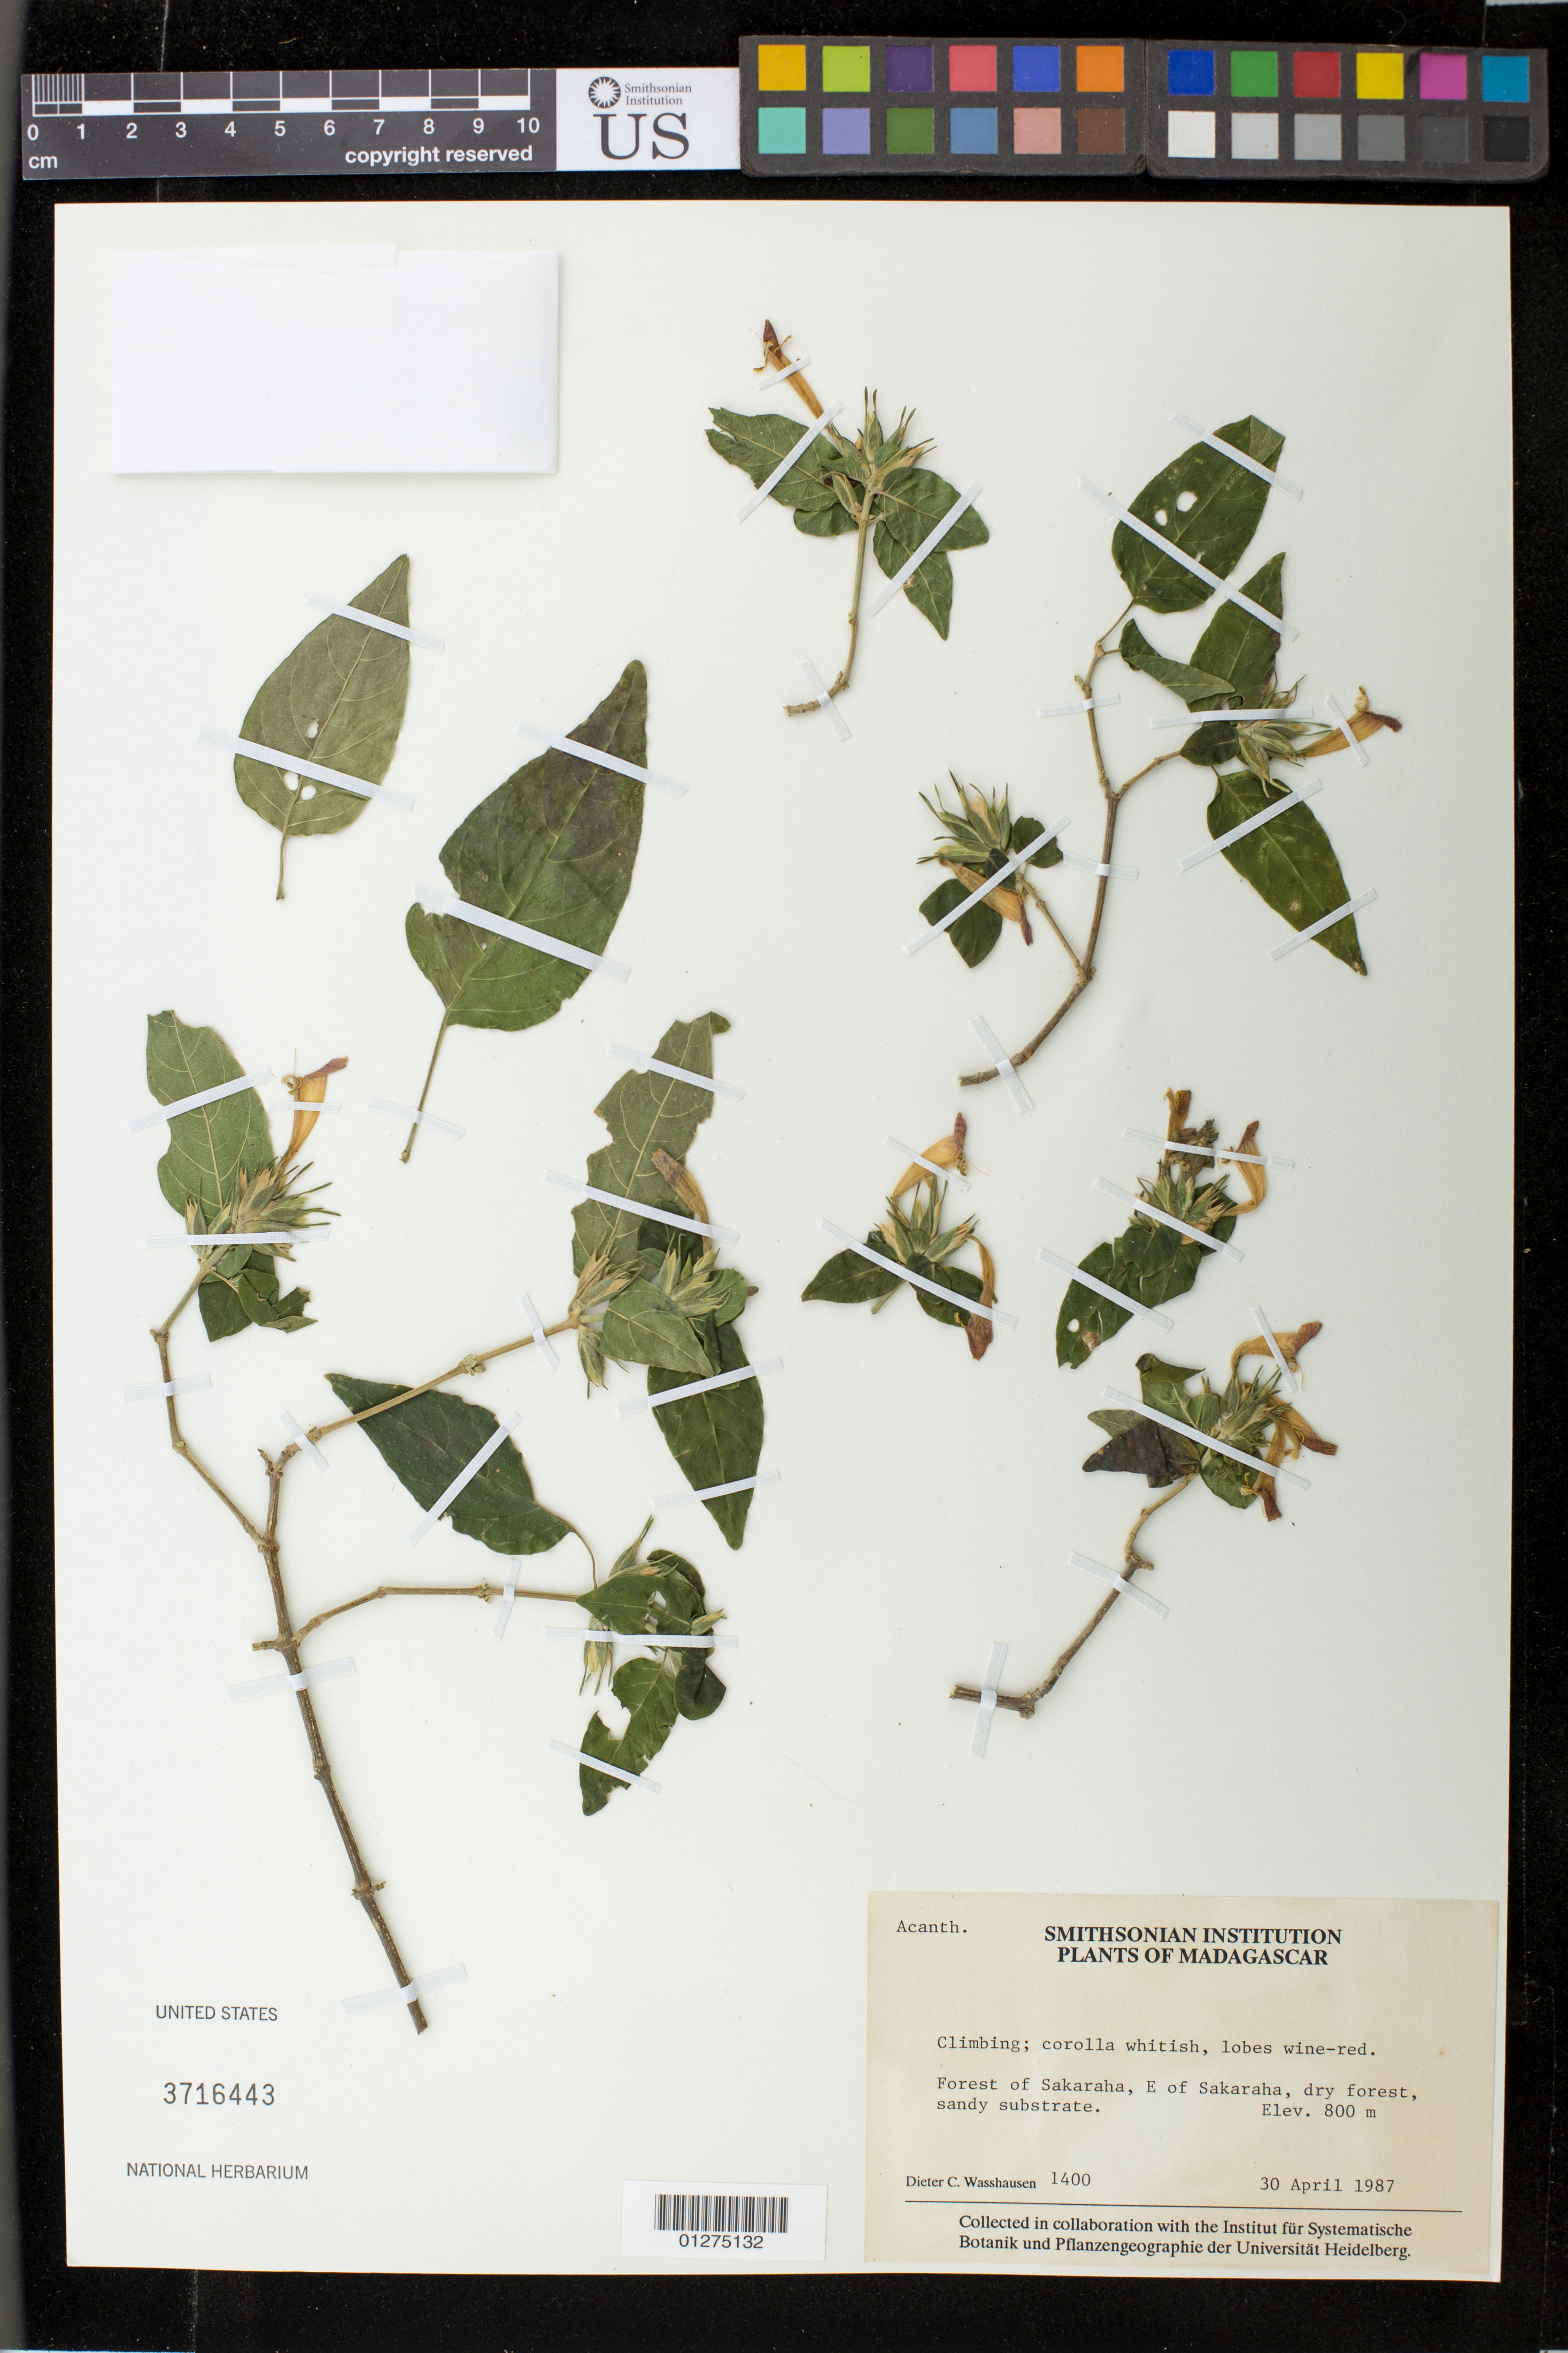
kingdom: Plantae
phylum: Tracheophyta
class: Magnoliopsida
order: Lamiales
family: Acanthaceae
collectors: D. C. Wasshausen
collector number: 1400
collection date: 1987-04-30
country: Madagascar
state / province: Atsimo-Andrefana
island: Madagascar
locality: Forest of Sakaraha, E of Sakaraha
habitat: dry forest, sandy substrate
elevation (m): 800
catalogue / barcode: US 3716443